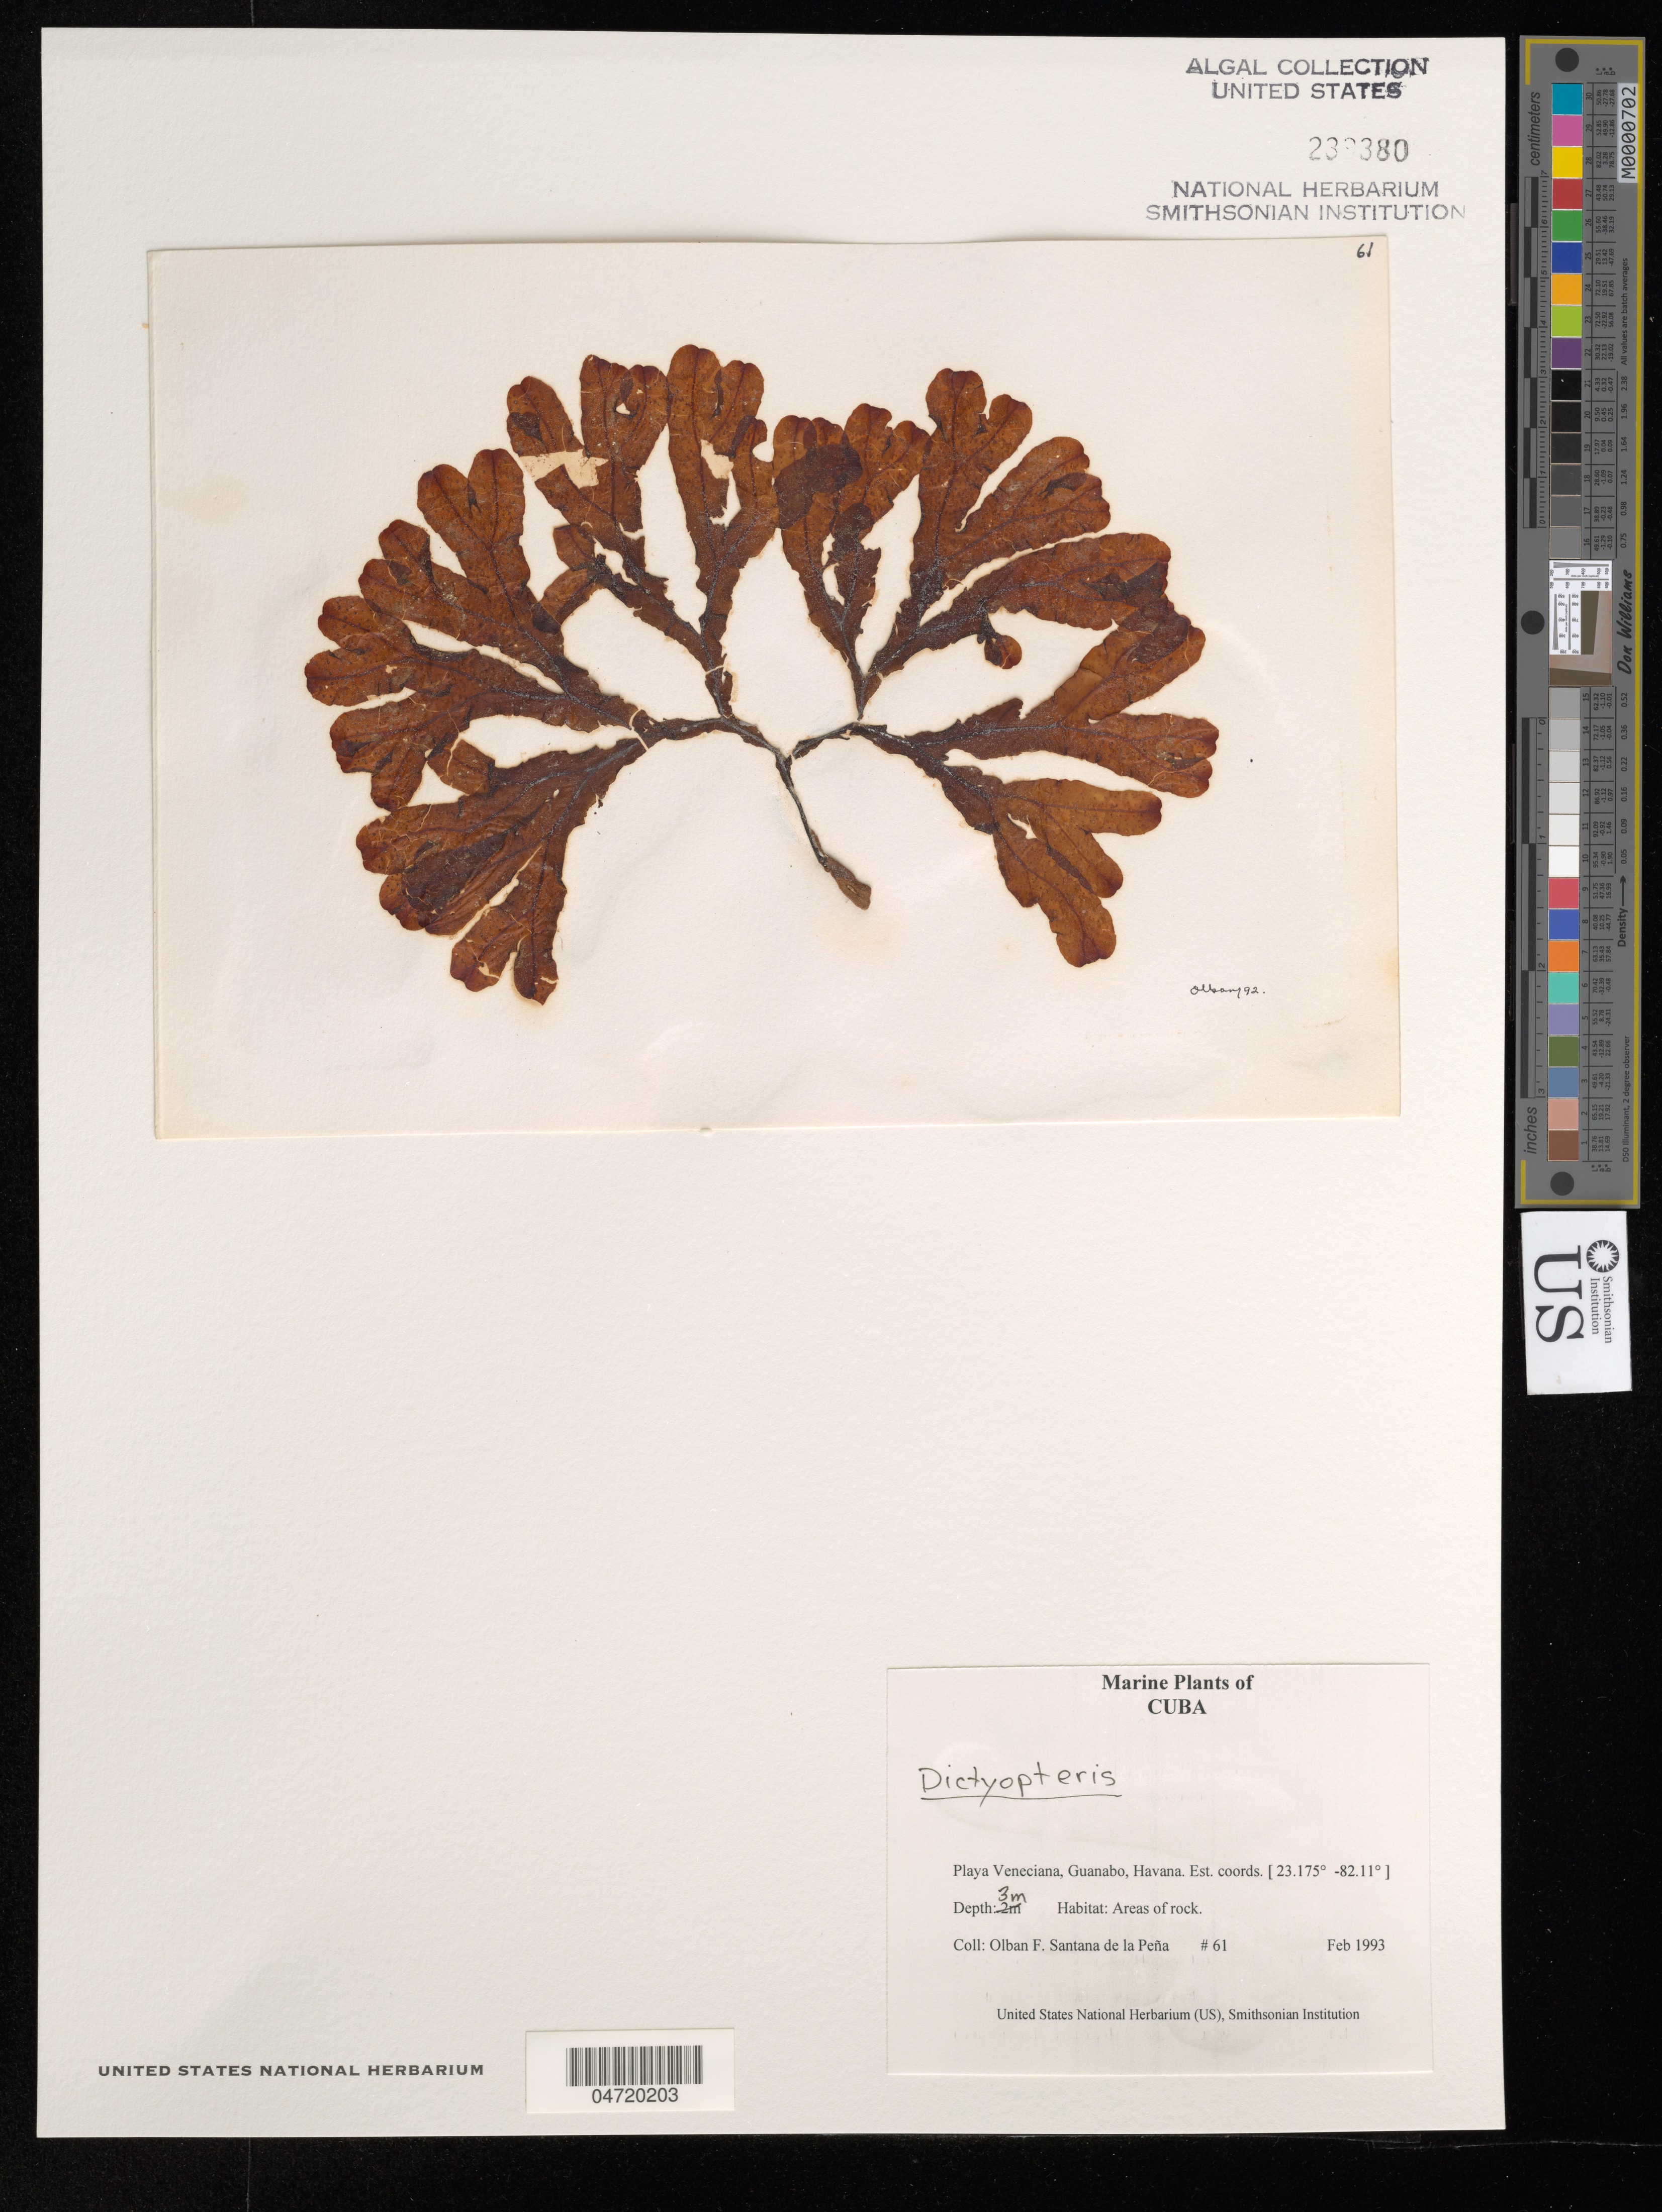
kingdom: Chromista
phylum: Ochrophyta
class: Phaeophyceae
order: Dictyotales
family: Dictyotaceae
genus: Dictyopteris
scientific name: Dictyopteris sp.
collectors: O. Santana de la Peña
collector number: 61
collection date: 1993-02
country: Cuba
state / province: La Habana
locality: Playa Veneciana, Guanabo, Havana.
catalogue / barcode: US 239380